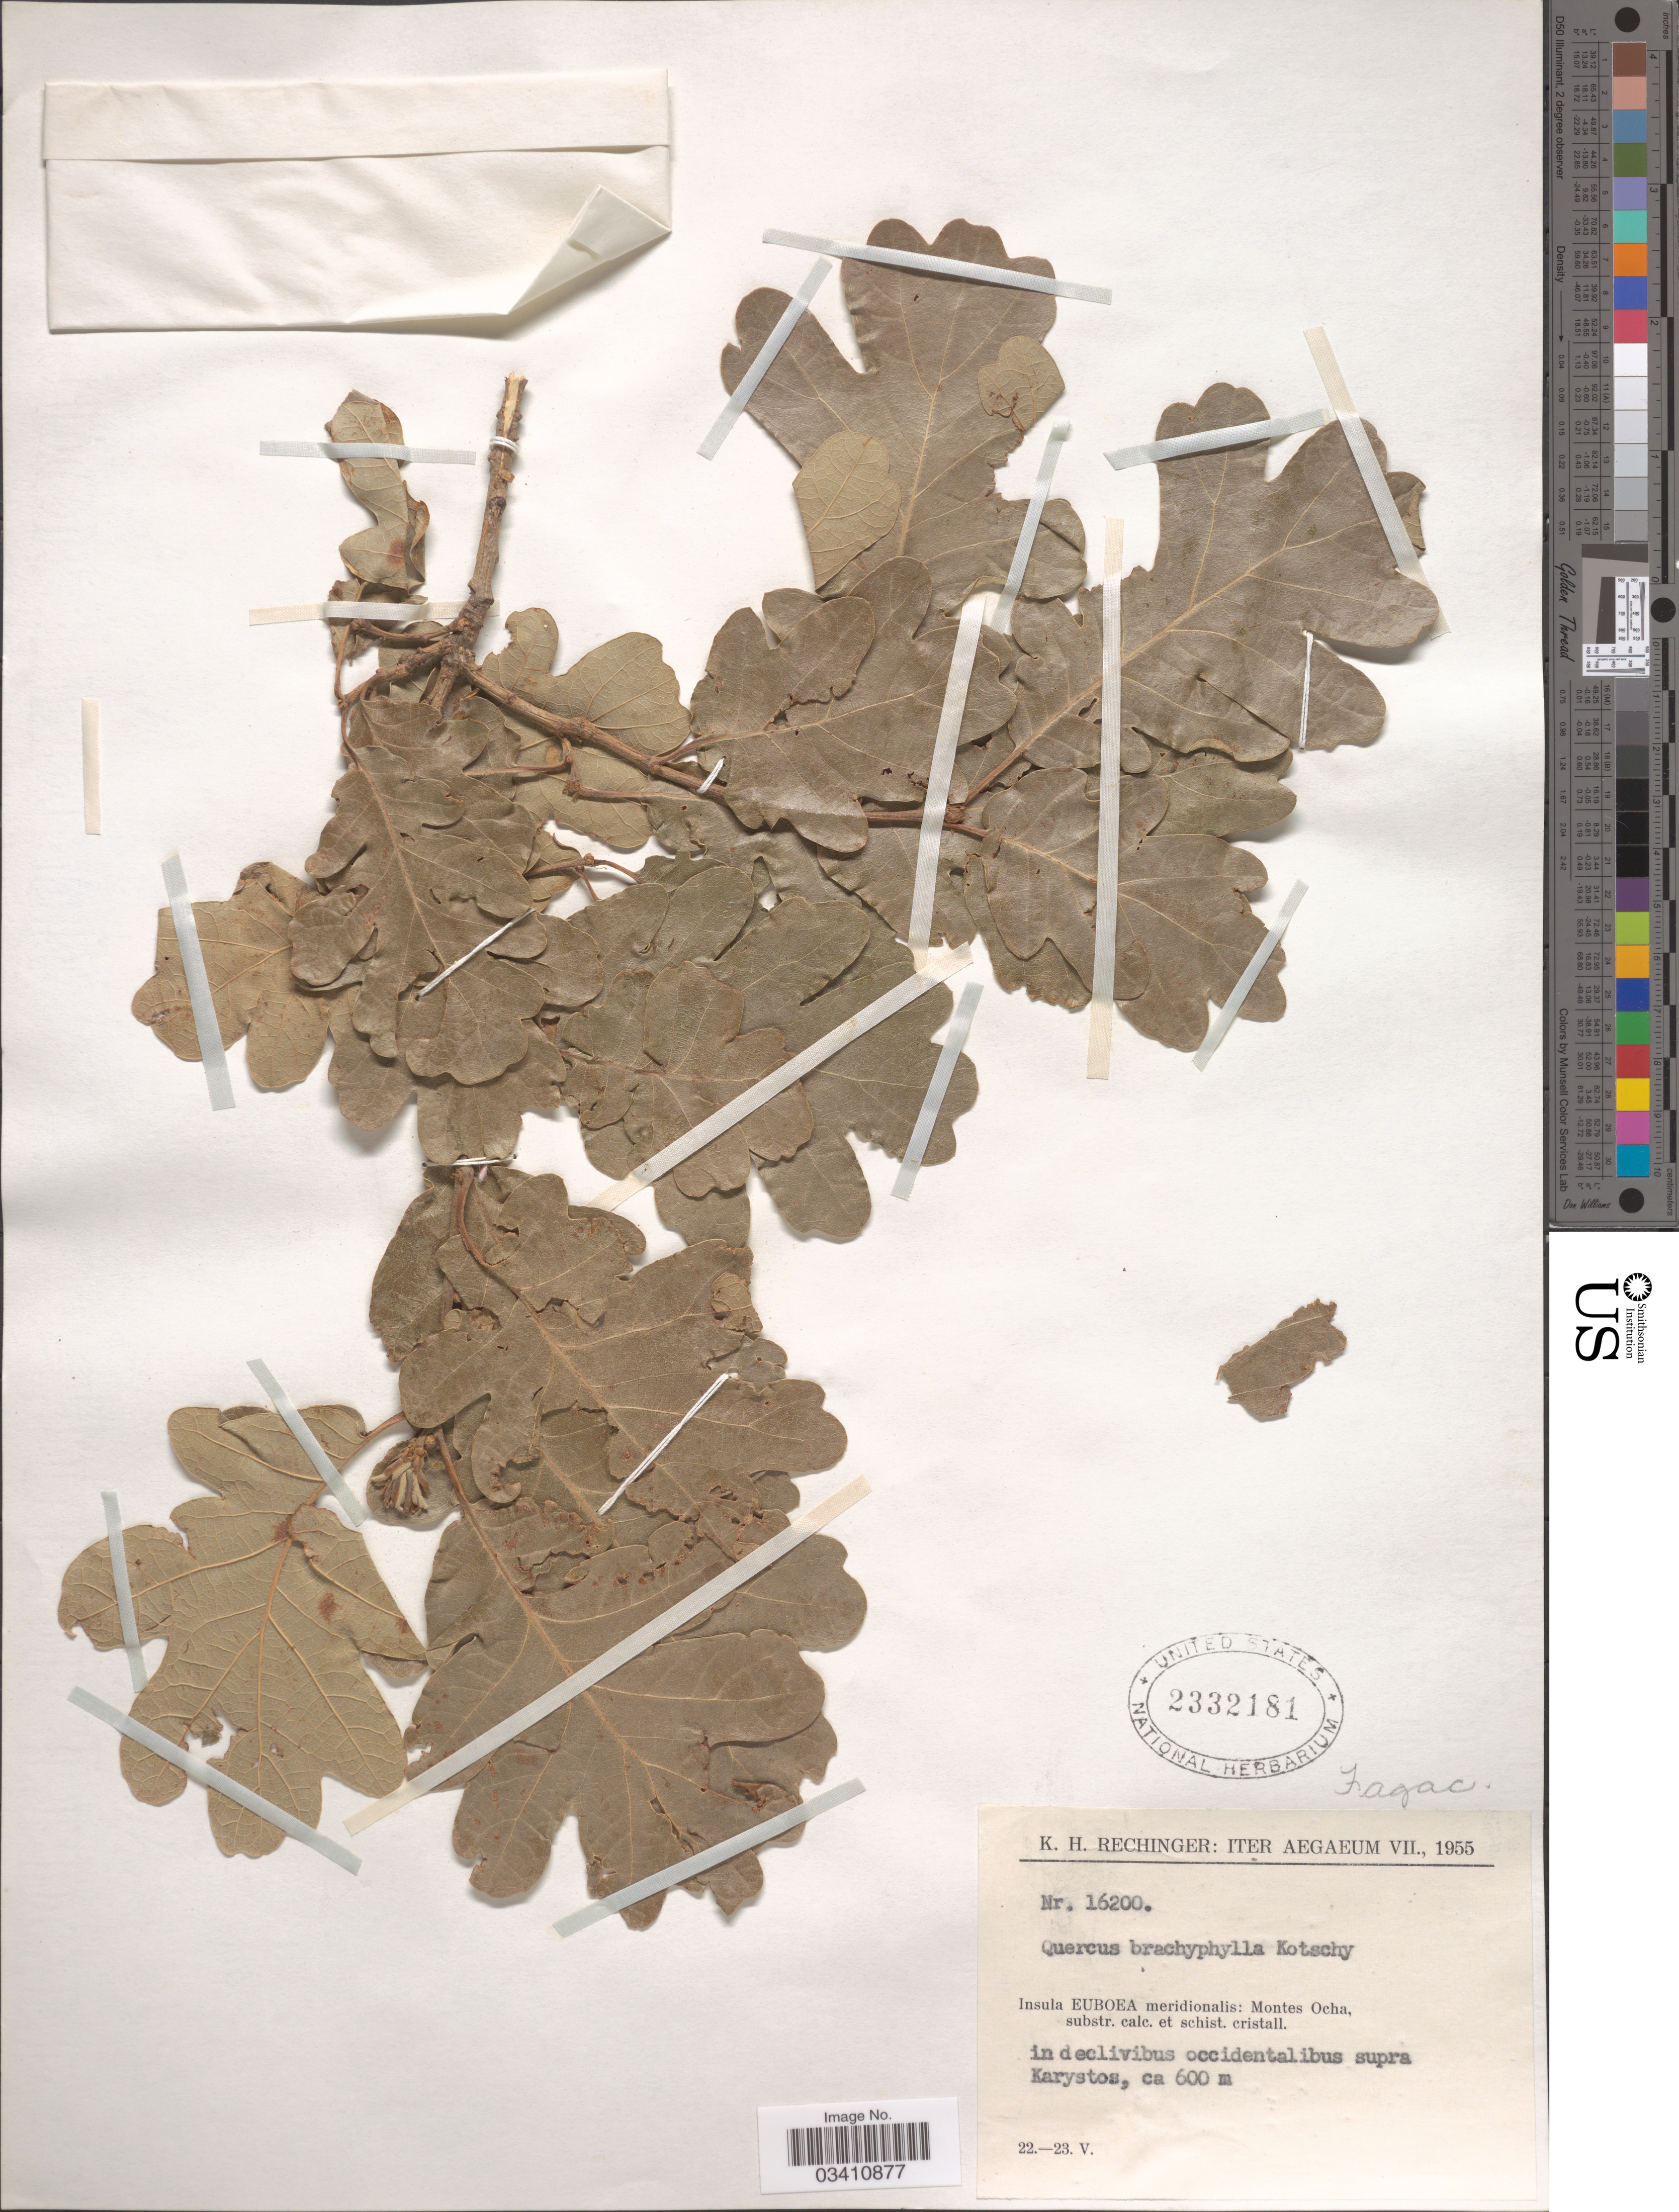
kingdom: Plantae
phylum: Tracheophyta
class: Magnoliopsida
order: Fagales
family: Fagaceae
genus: Quercus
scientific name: Quercus brachyphylla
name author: Kotschy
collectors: K. H. Rechinger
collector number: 16200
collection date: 1955-05-22/1955-05-23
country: Greece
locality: Aegaeum. Insula Euboea meridionalis: Montes Ocha, substr. calc. et schist. cristall. in declivibus occidentalibus supra Karystos.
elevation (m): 600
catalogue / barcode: US 2332181